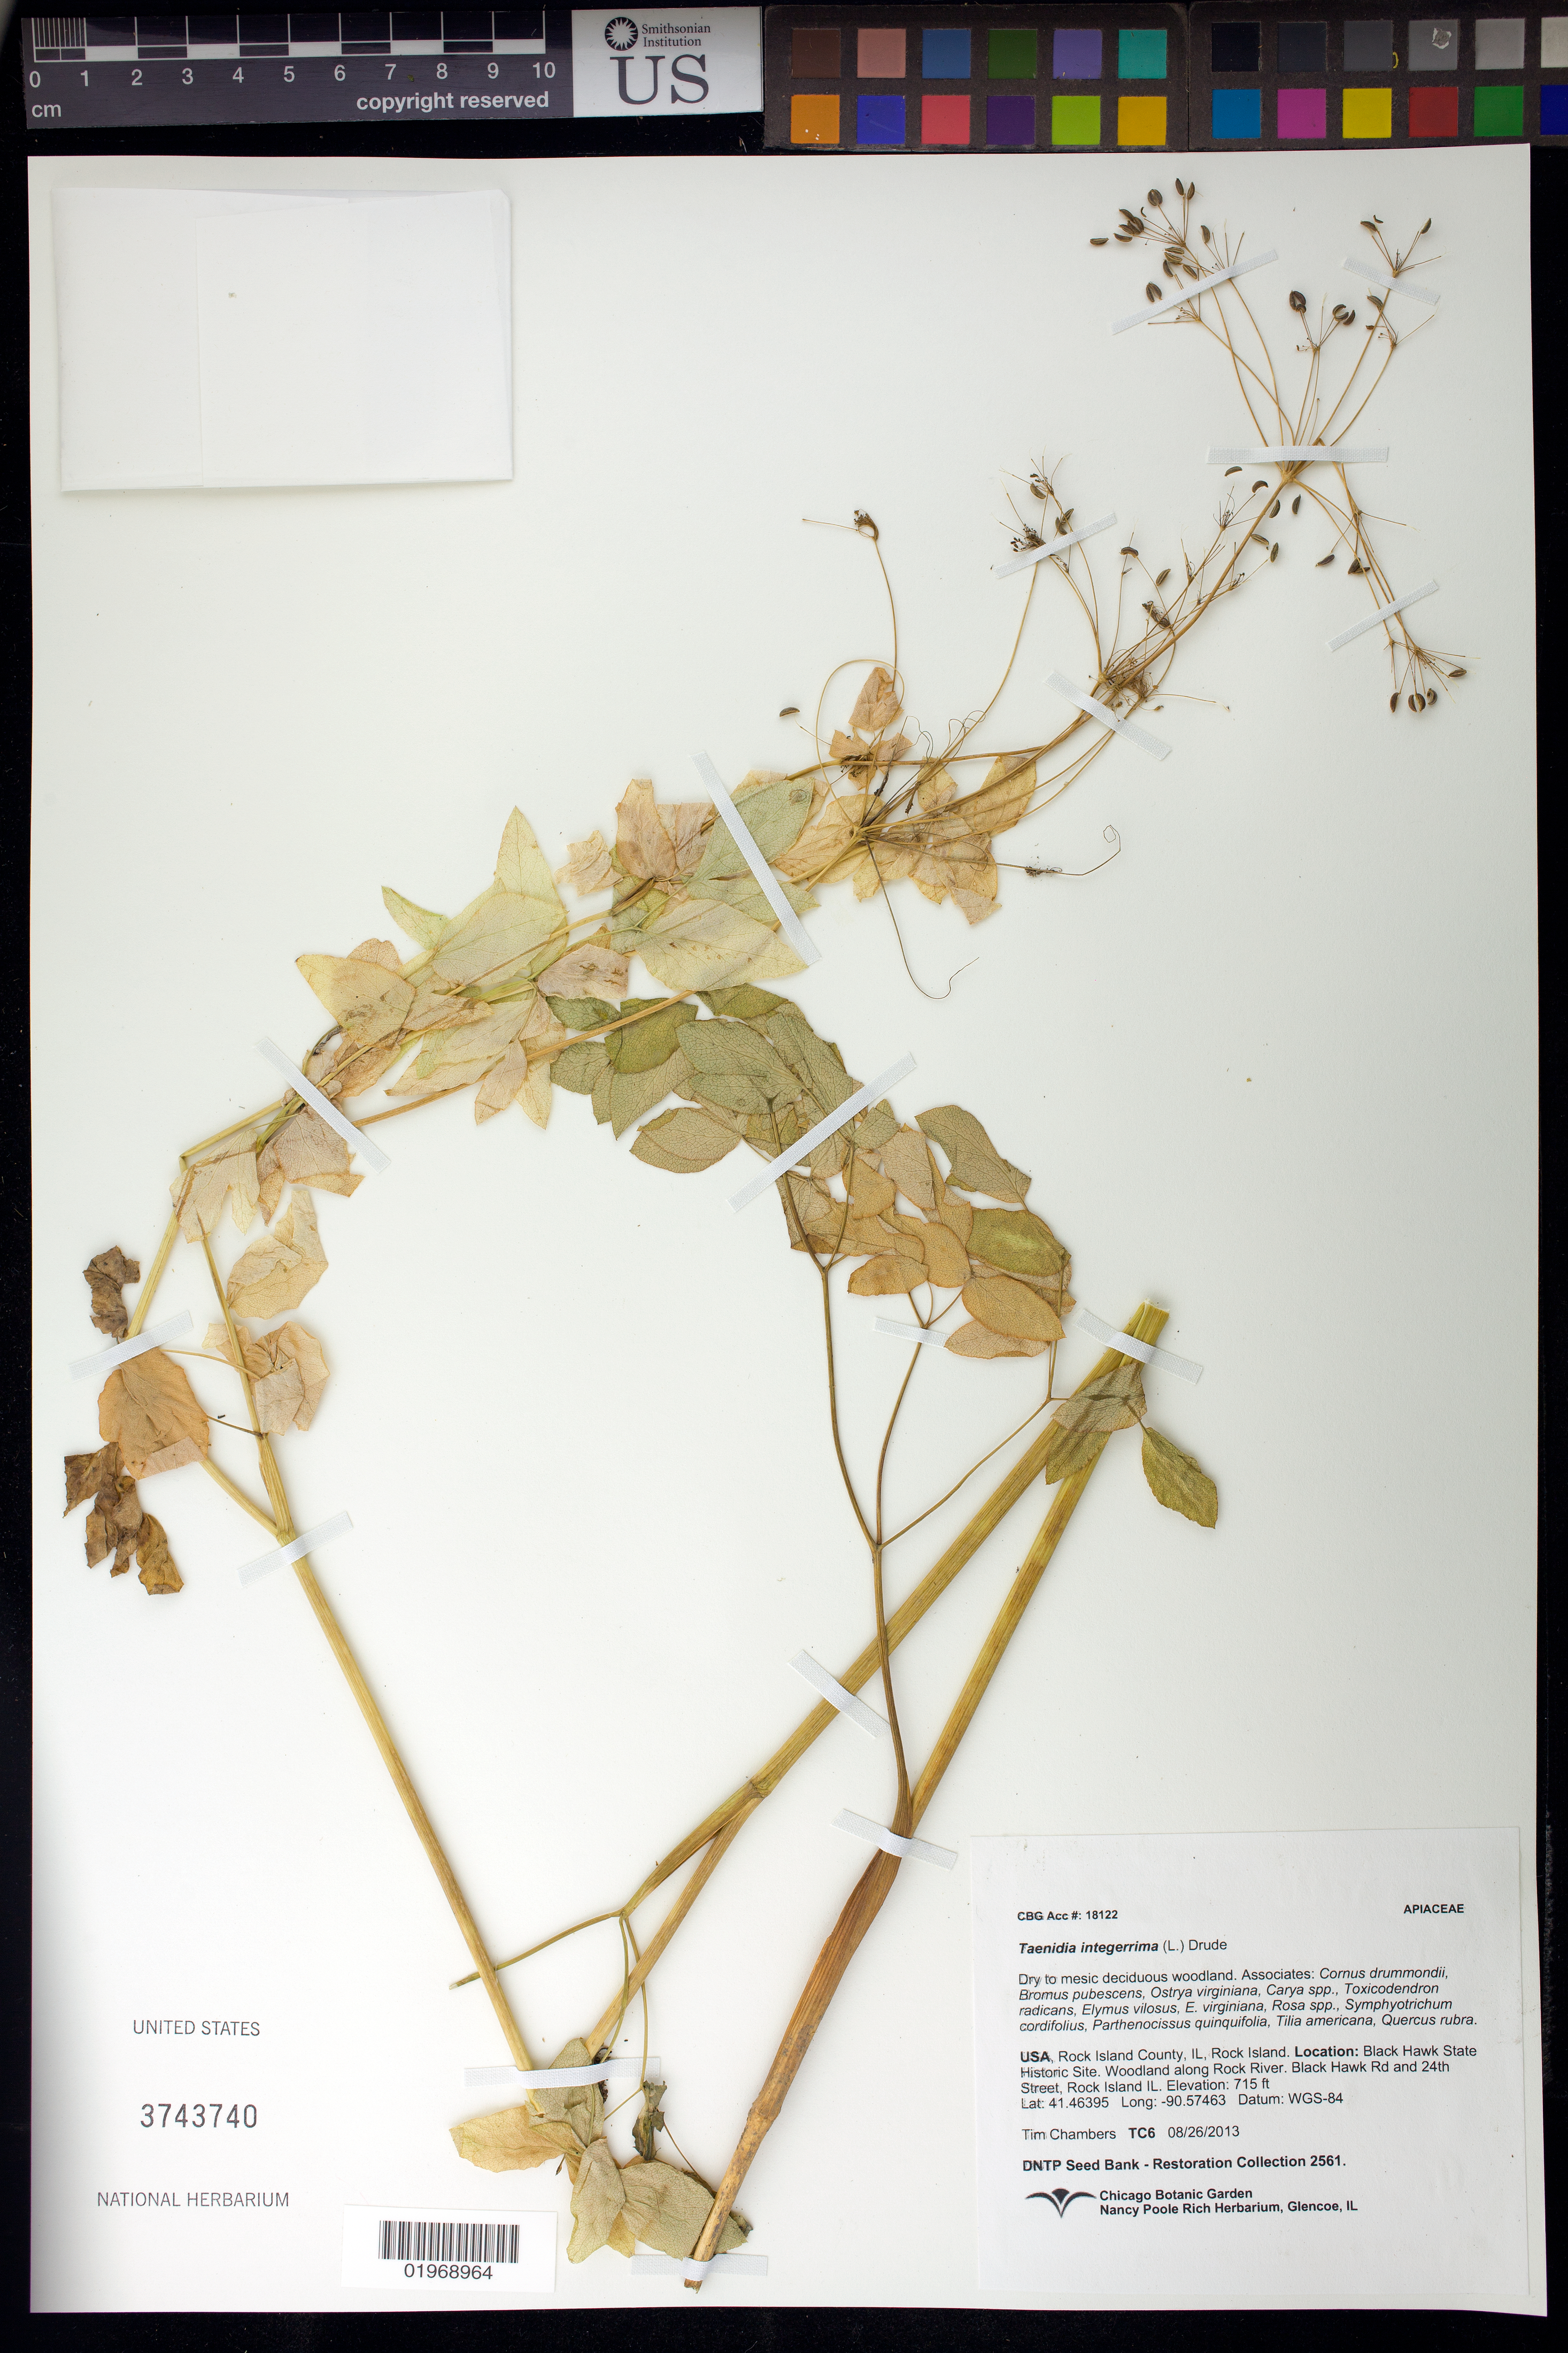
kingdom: Plantae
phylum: Tracheophyta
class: Magnoliopsida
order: Apiales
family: Apiaceae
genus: Taenidia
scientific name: Taenidia integerrima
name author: (L.) Drude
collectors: T. Chambers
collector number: TC-06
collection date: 2013-08-26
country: United States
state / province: Illinois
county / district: Rock Island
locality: Black Hawk State Historic Site. Black Hawk Rd. and 24th St. Woodland along Rock River.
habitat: Dry to mesic deciduous woodland.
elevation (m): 218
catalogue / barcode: US 3743740